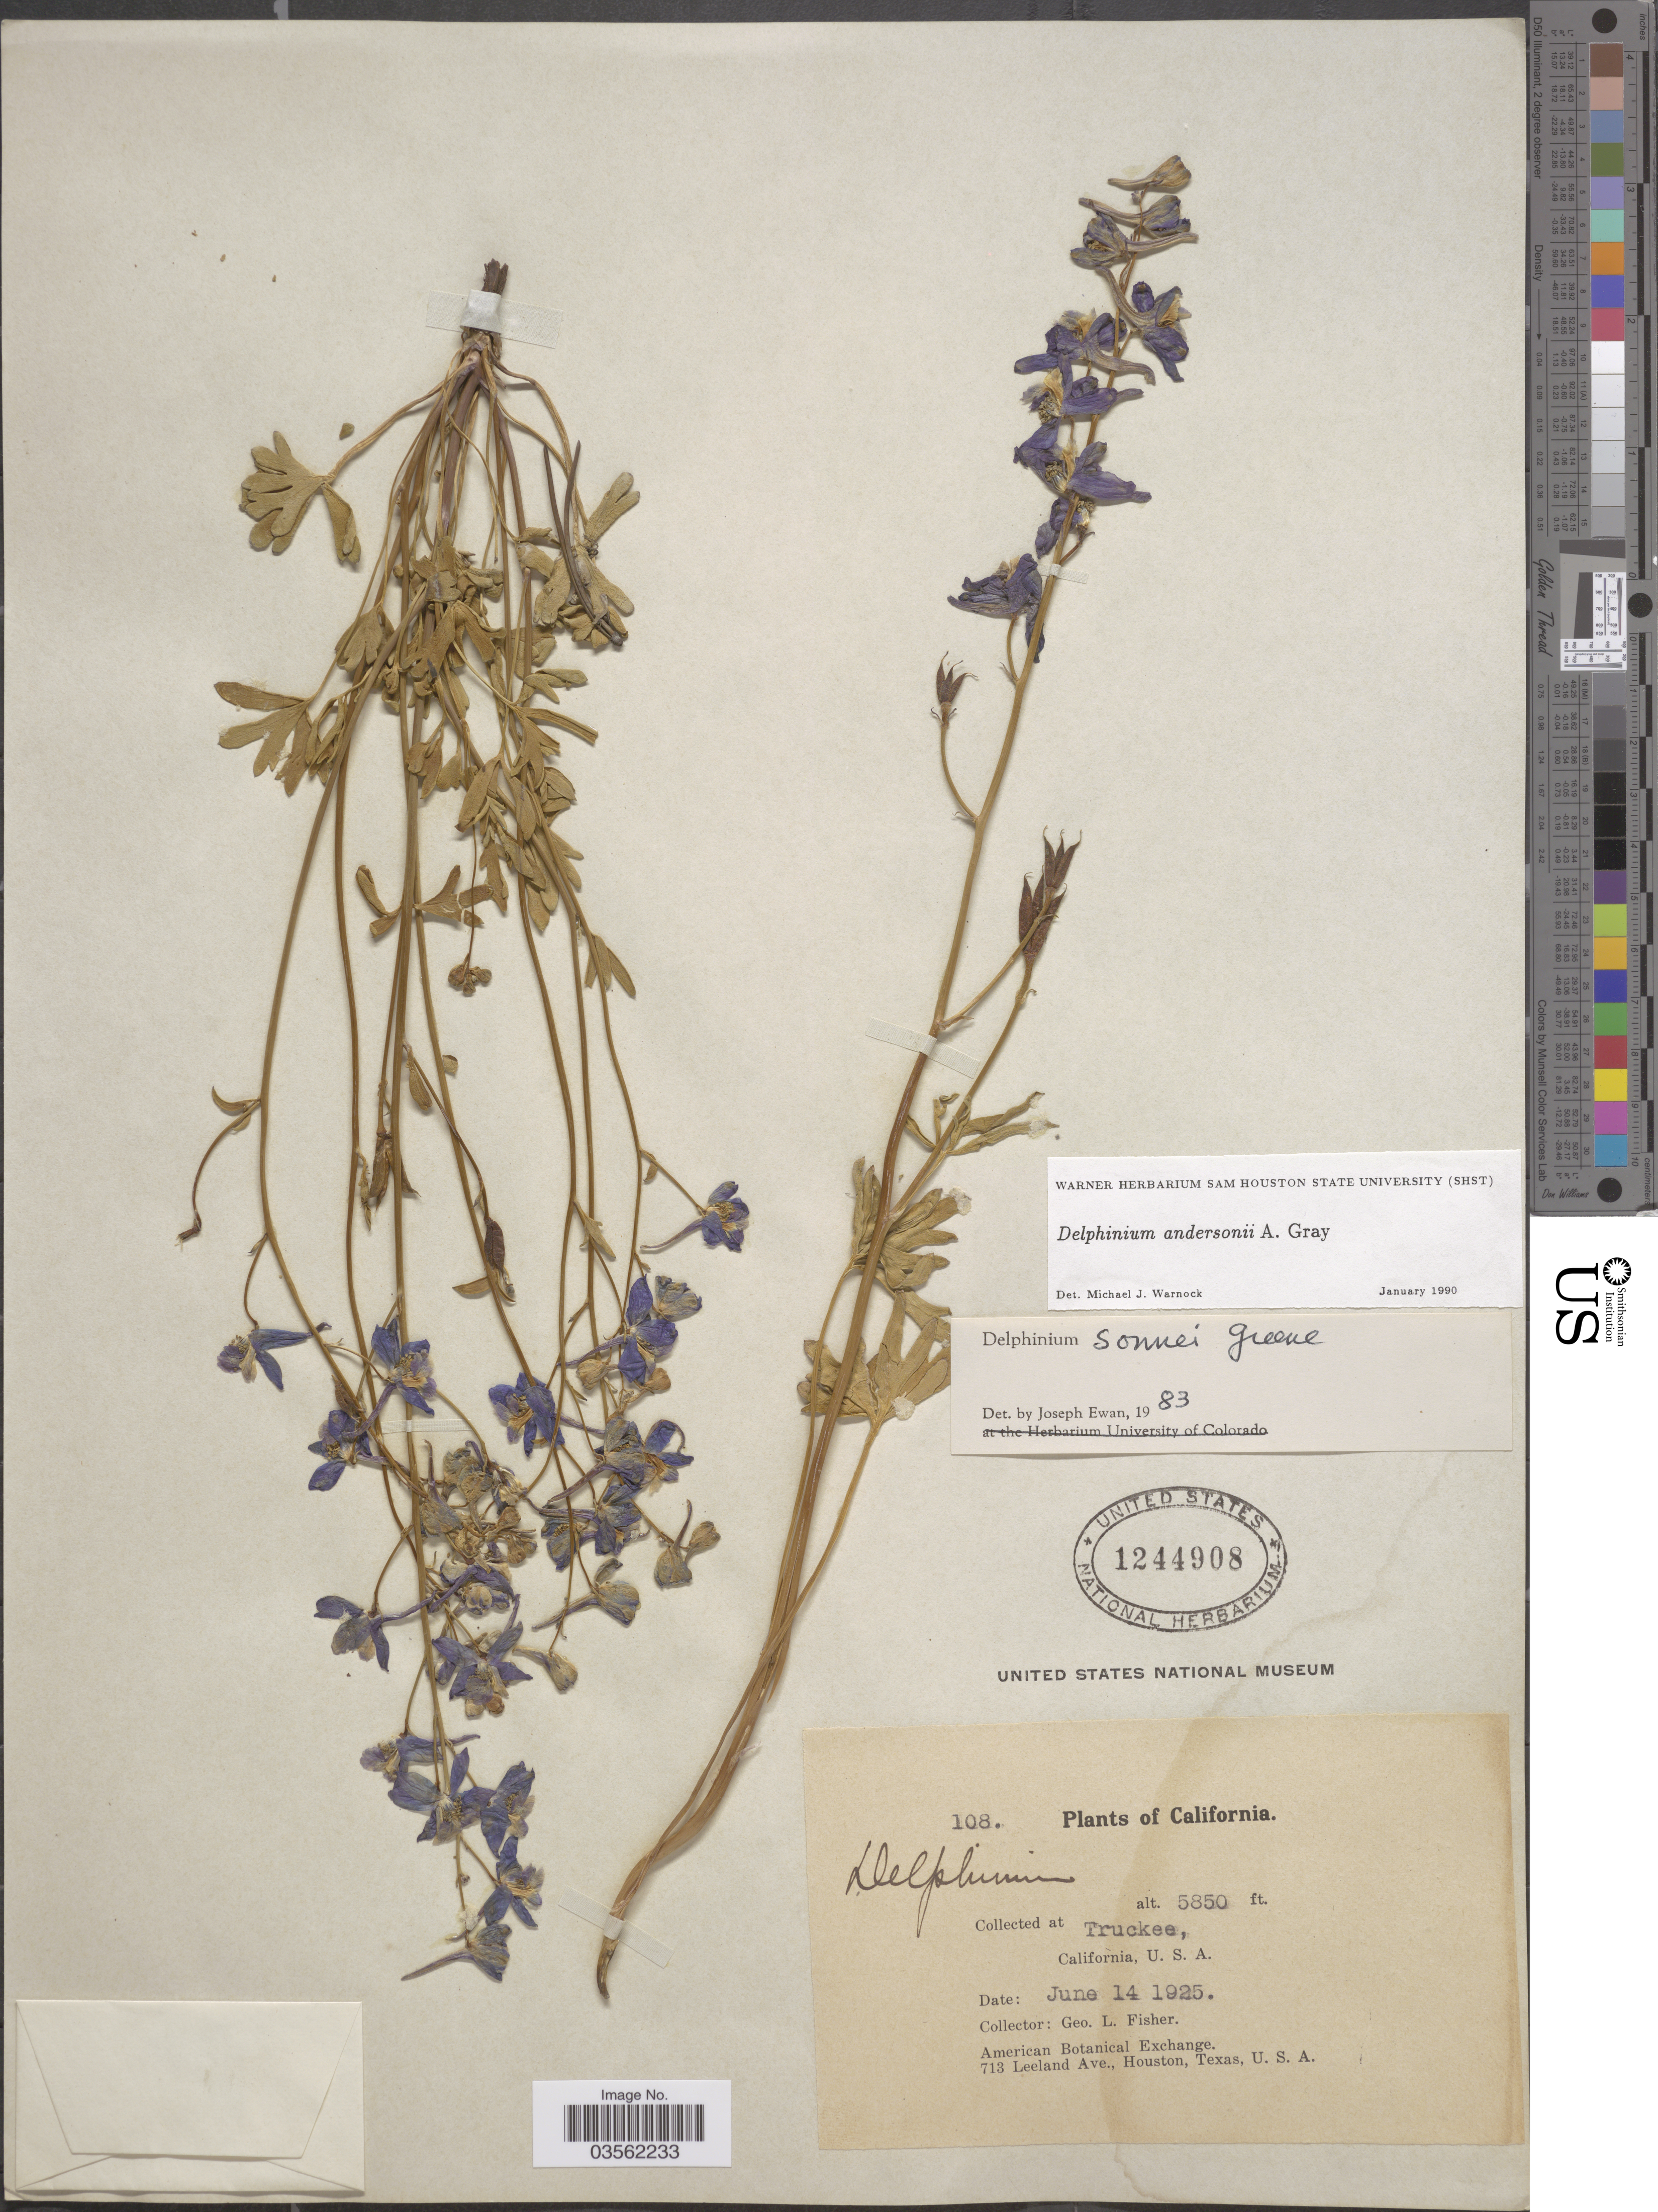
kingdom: Plantae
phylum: Tracheophyta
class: Magnoliopsida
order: Ranunculales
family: Ranunculaceae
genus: Delphinium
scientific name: Delphinium andersonii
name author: A. Gray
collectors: G. L. Fisher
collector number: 108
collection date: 1925-06-14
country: United States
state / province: California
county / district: Nevada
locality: Truckee.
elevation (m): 1783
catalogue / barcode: US 1244908